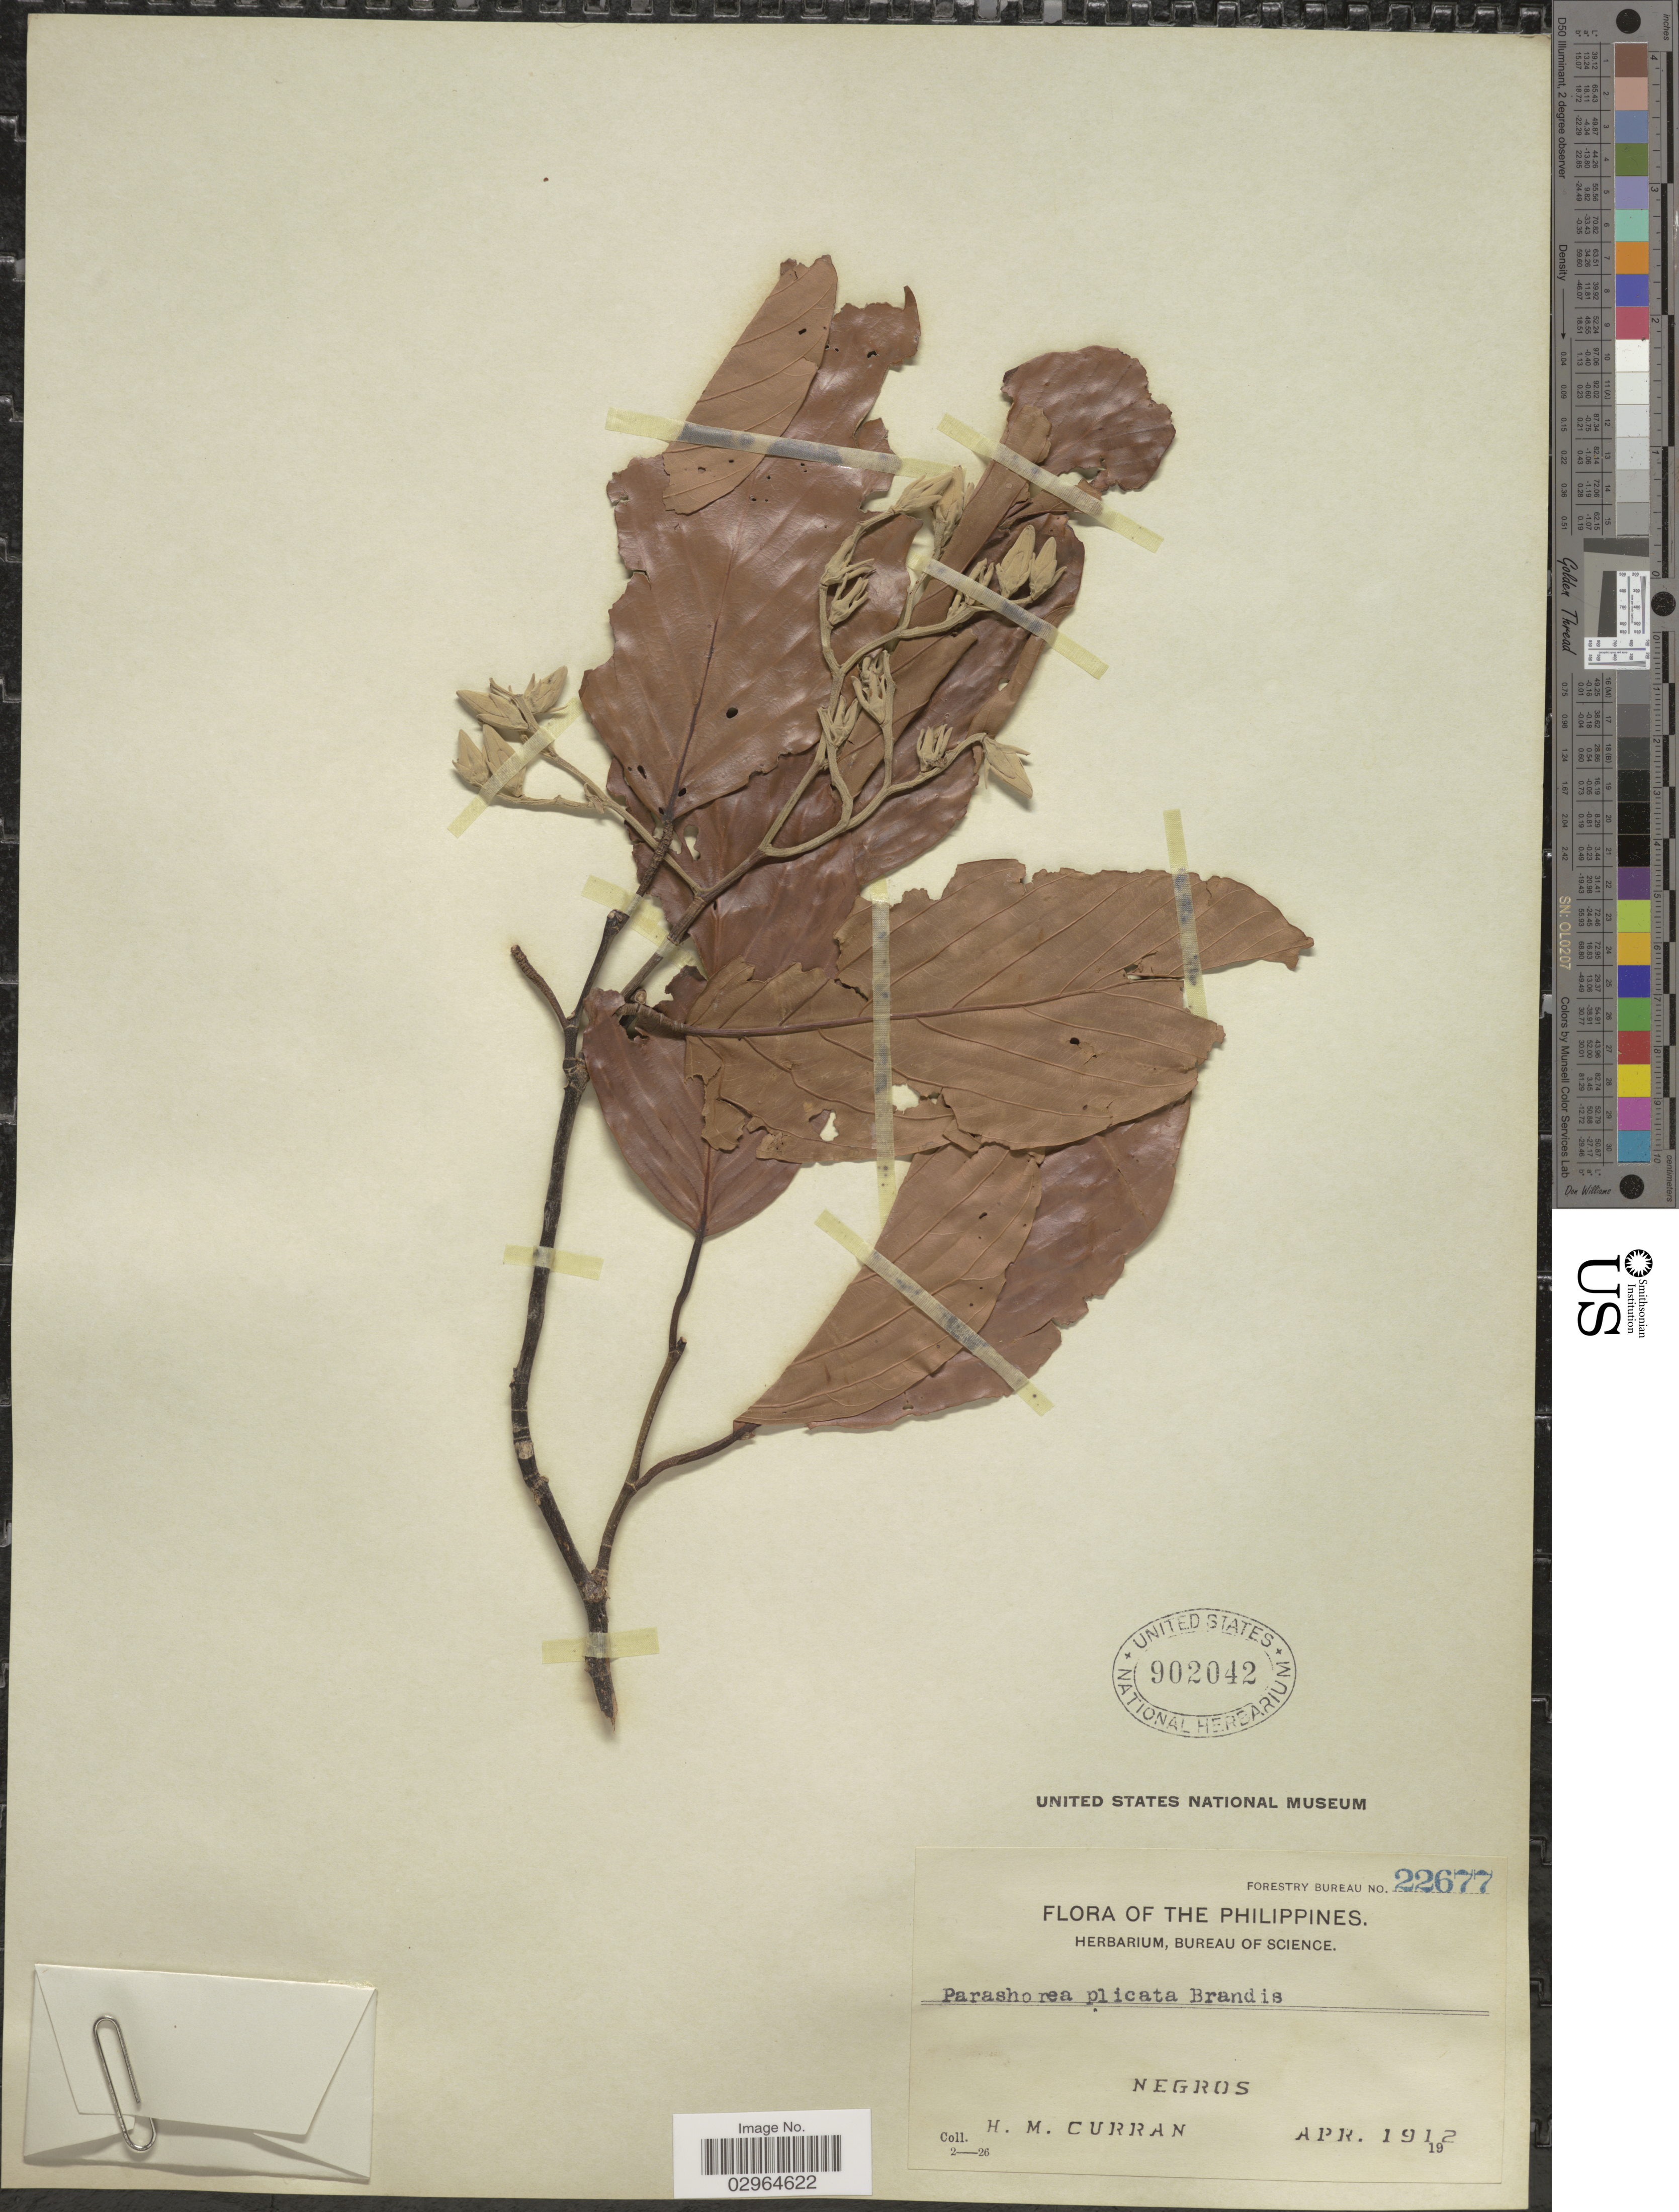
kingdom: Plantae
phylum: Tracheophyta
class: Magnoliopsida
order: Malvales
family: Dipterocarpaceae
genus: Parashorea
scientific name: Parashorea plicata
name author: Brandis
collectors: H. M. Curran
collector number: Forestry Bureau 22677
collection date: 1912-04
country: Philippines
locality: Negros.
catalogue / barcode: US 902042